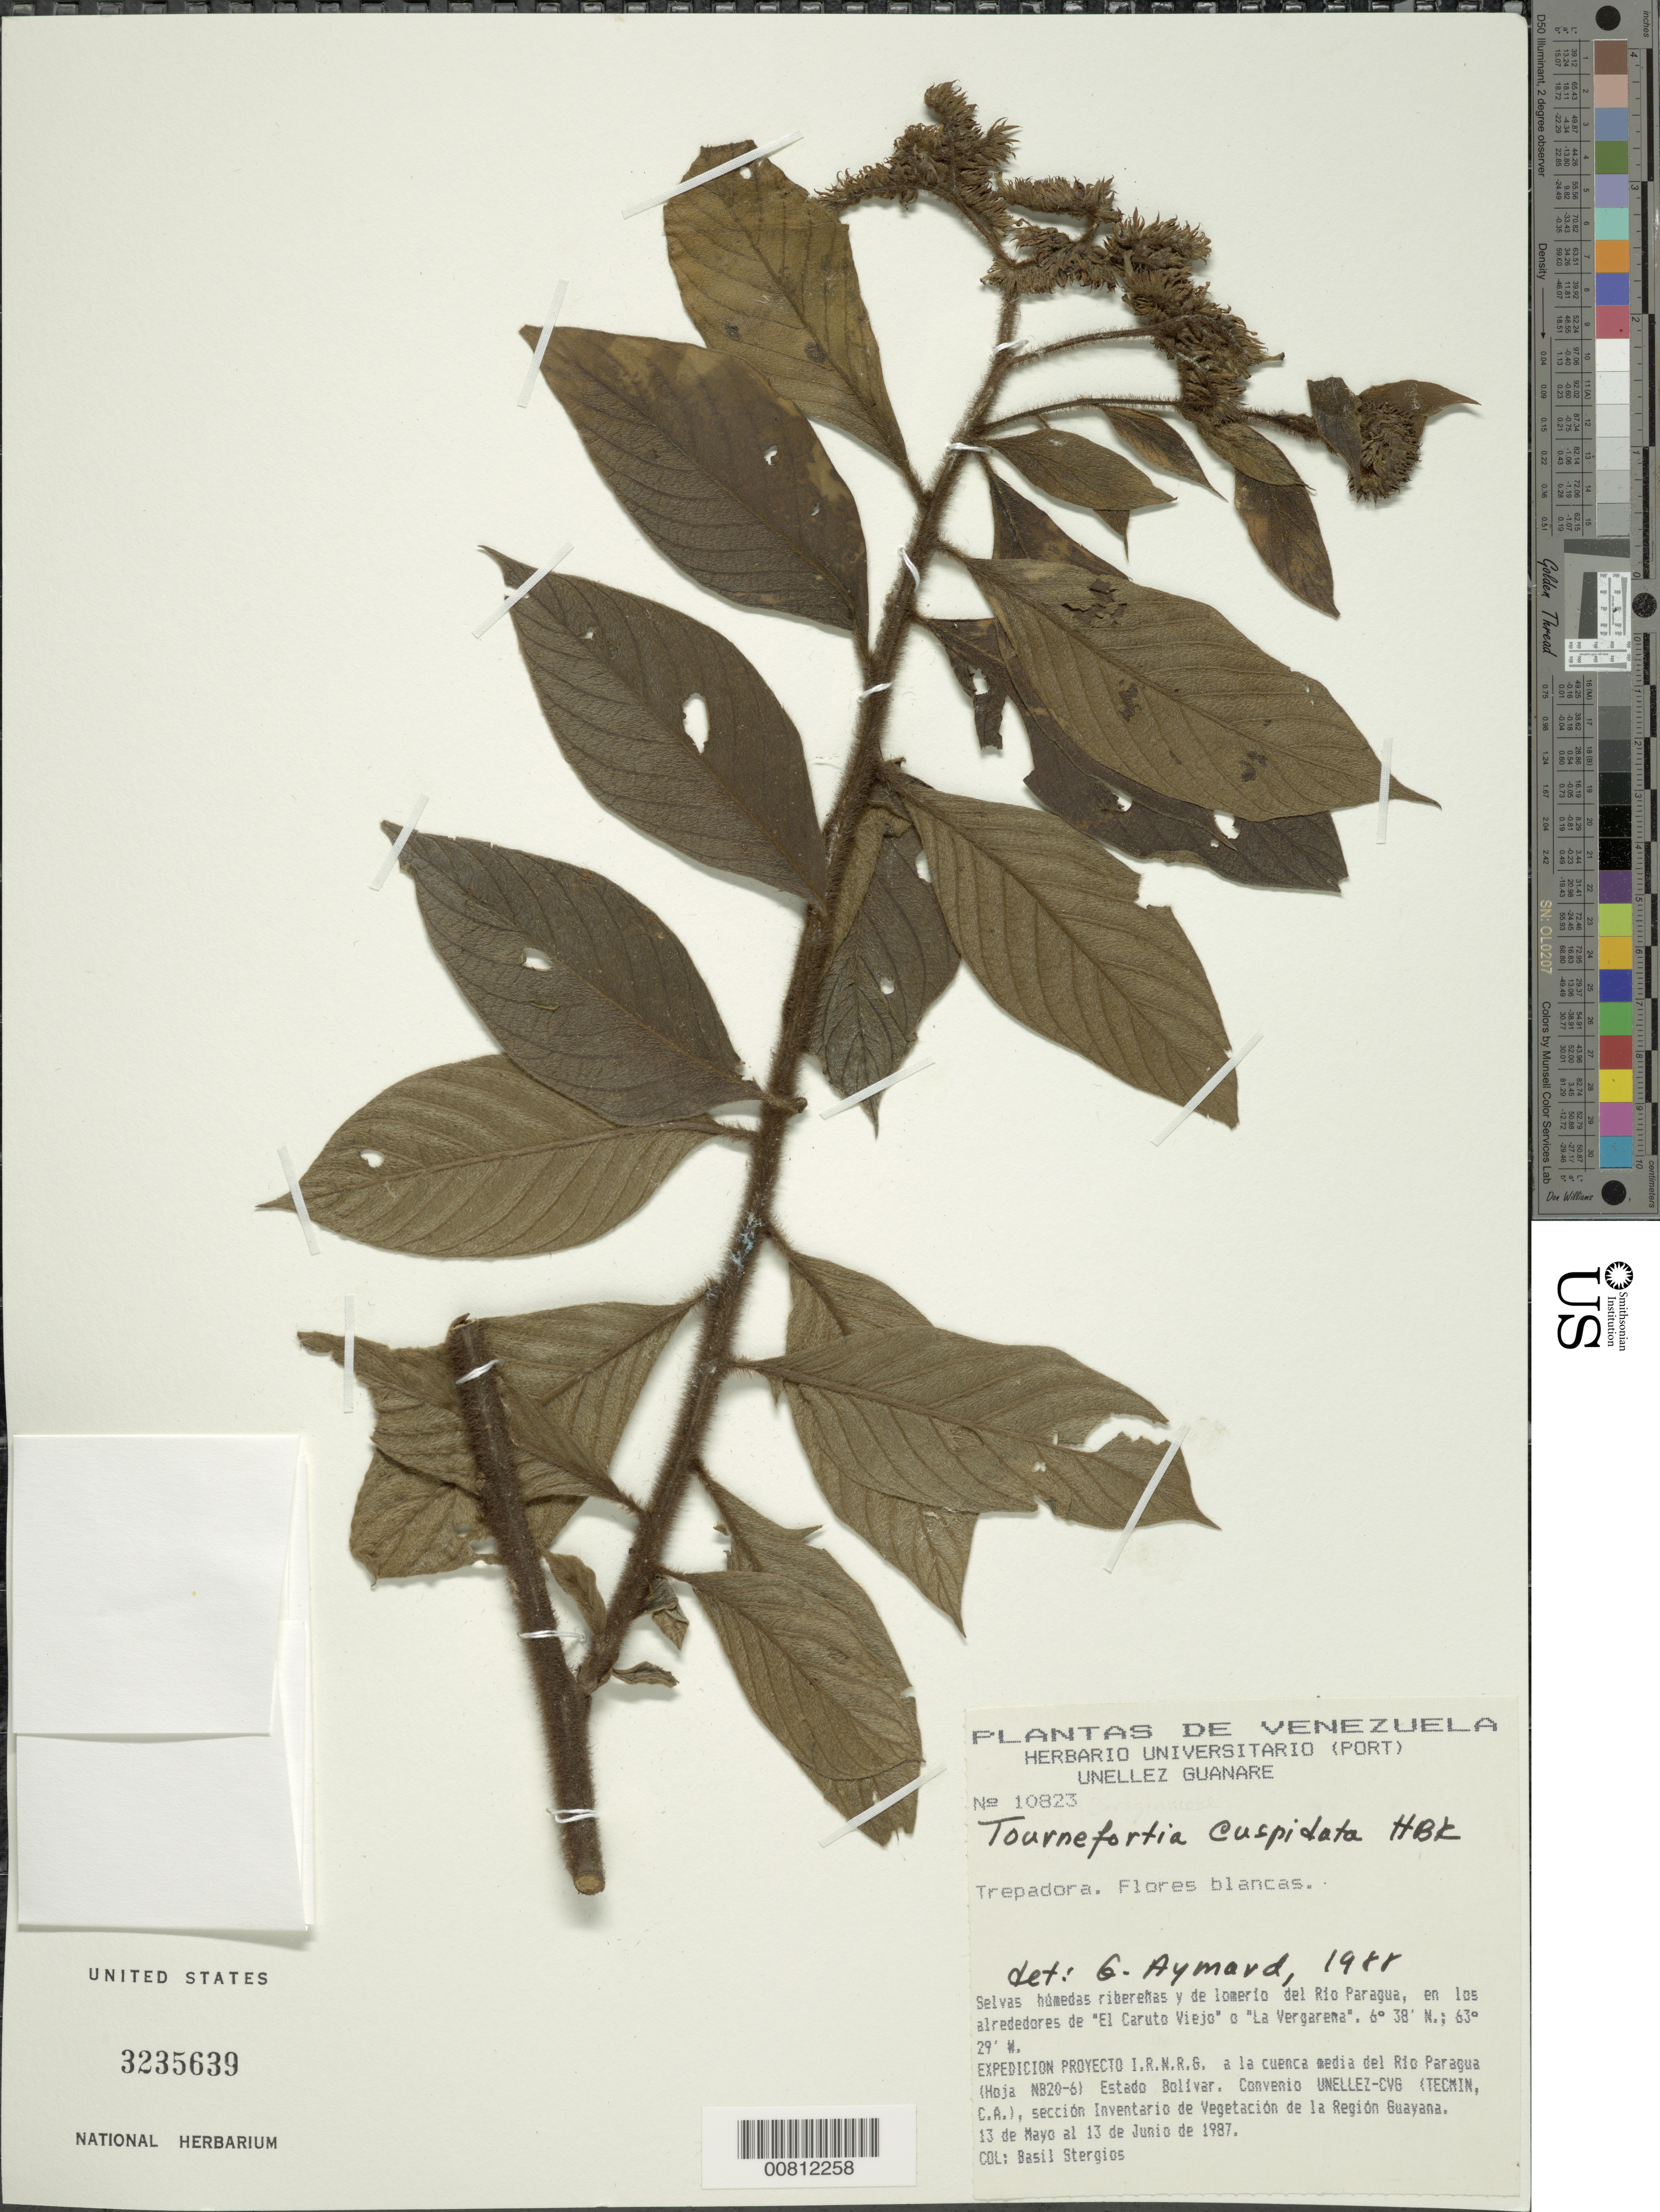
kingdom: Plantae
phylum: Tracheophyta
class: Magnoliopsida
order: Boraginales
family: Heliotropiaceae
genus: Tournefortia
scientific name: Tournefortia cuspidata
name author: Kunth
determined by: Aymard C., G. A., (PORT), Univ. Nac. Exp. de los Llanos Ezequiel Zamora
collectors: B. G. Stergios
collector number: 10823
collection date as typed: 13-May-87 to 13-Jun-87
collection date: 1987-05-13/1987-06-13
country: Venezuela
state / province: Bolívar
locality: Río Paragua, "El Caruto Viejo" o "La Vergarena"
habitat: Selvas húmedas riberenas y de lomerio del río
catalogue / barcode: US 3235639